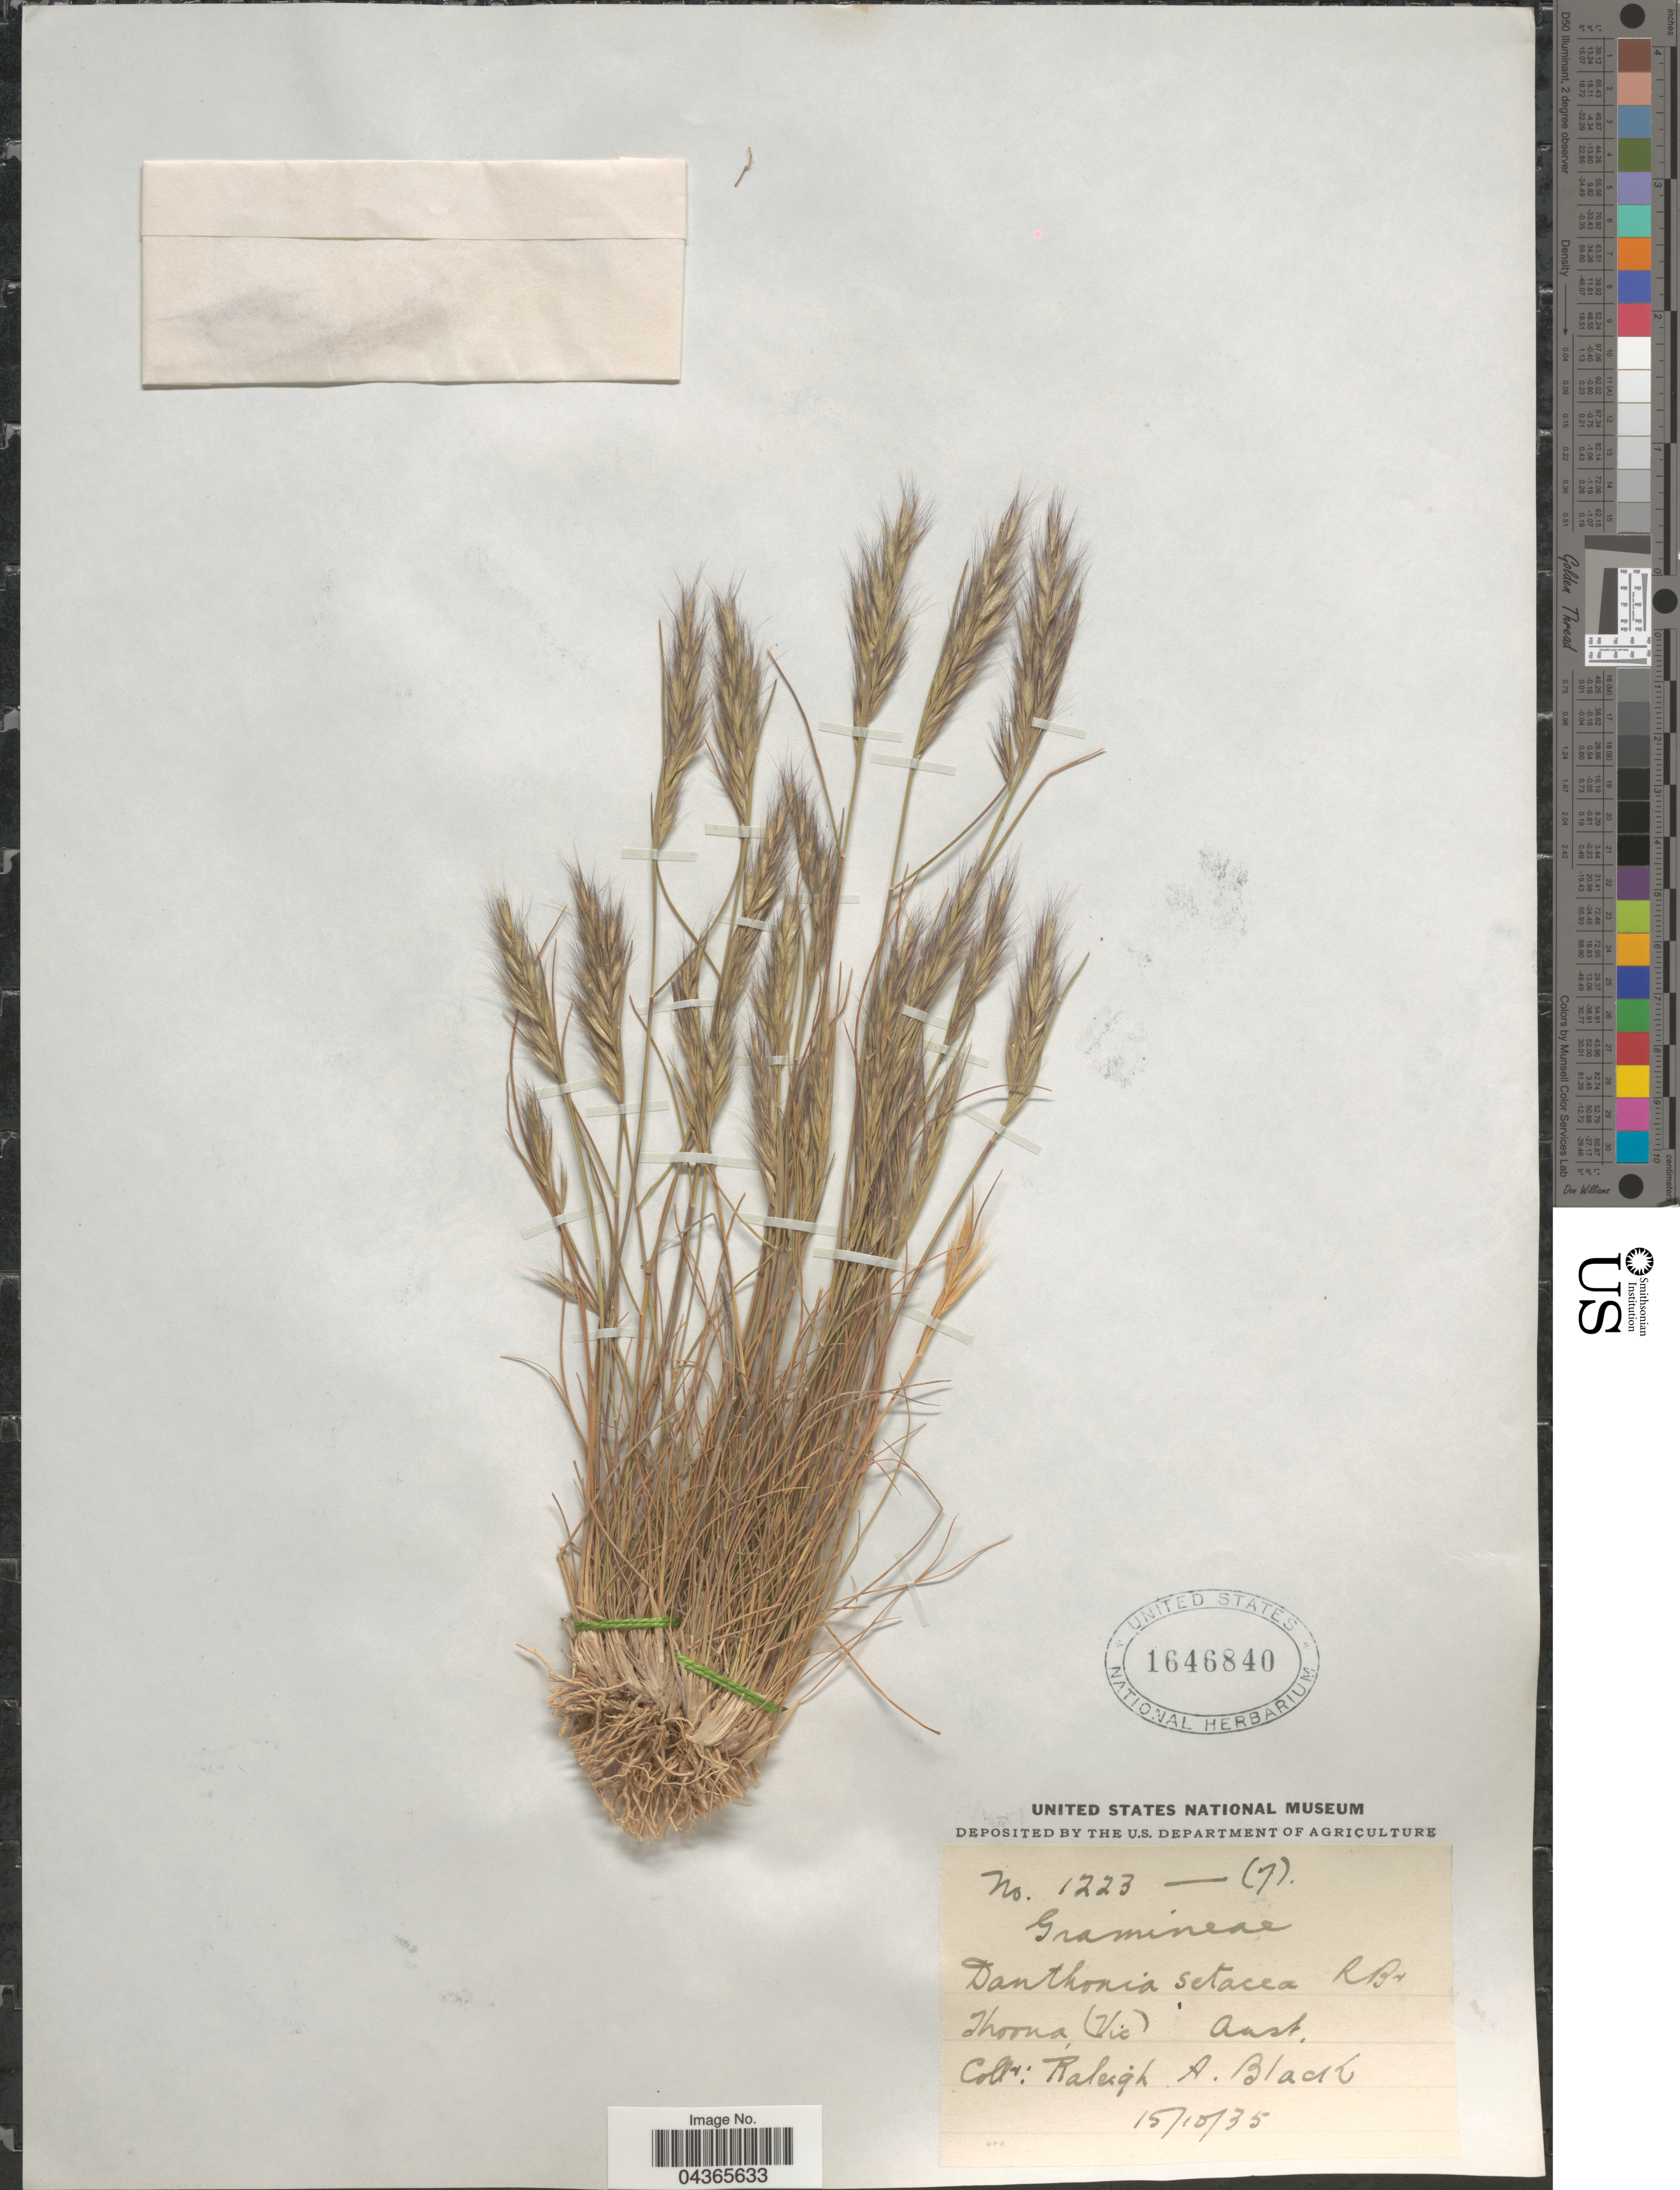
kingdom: Plantae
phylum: Tracheophyta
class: Liliopsida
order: Poales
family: Poaceae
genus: Rytidosperma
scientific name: Rytidosperma setaceum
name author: (R. Br.) Connor & Edgar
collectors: R. A. Black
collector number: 1223-(7)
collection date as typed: Transcribed d/m/y: 15/10/35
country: Australia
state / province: Victoria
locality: Thoona (Vic).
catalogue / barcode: US 1646840